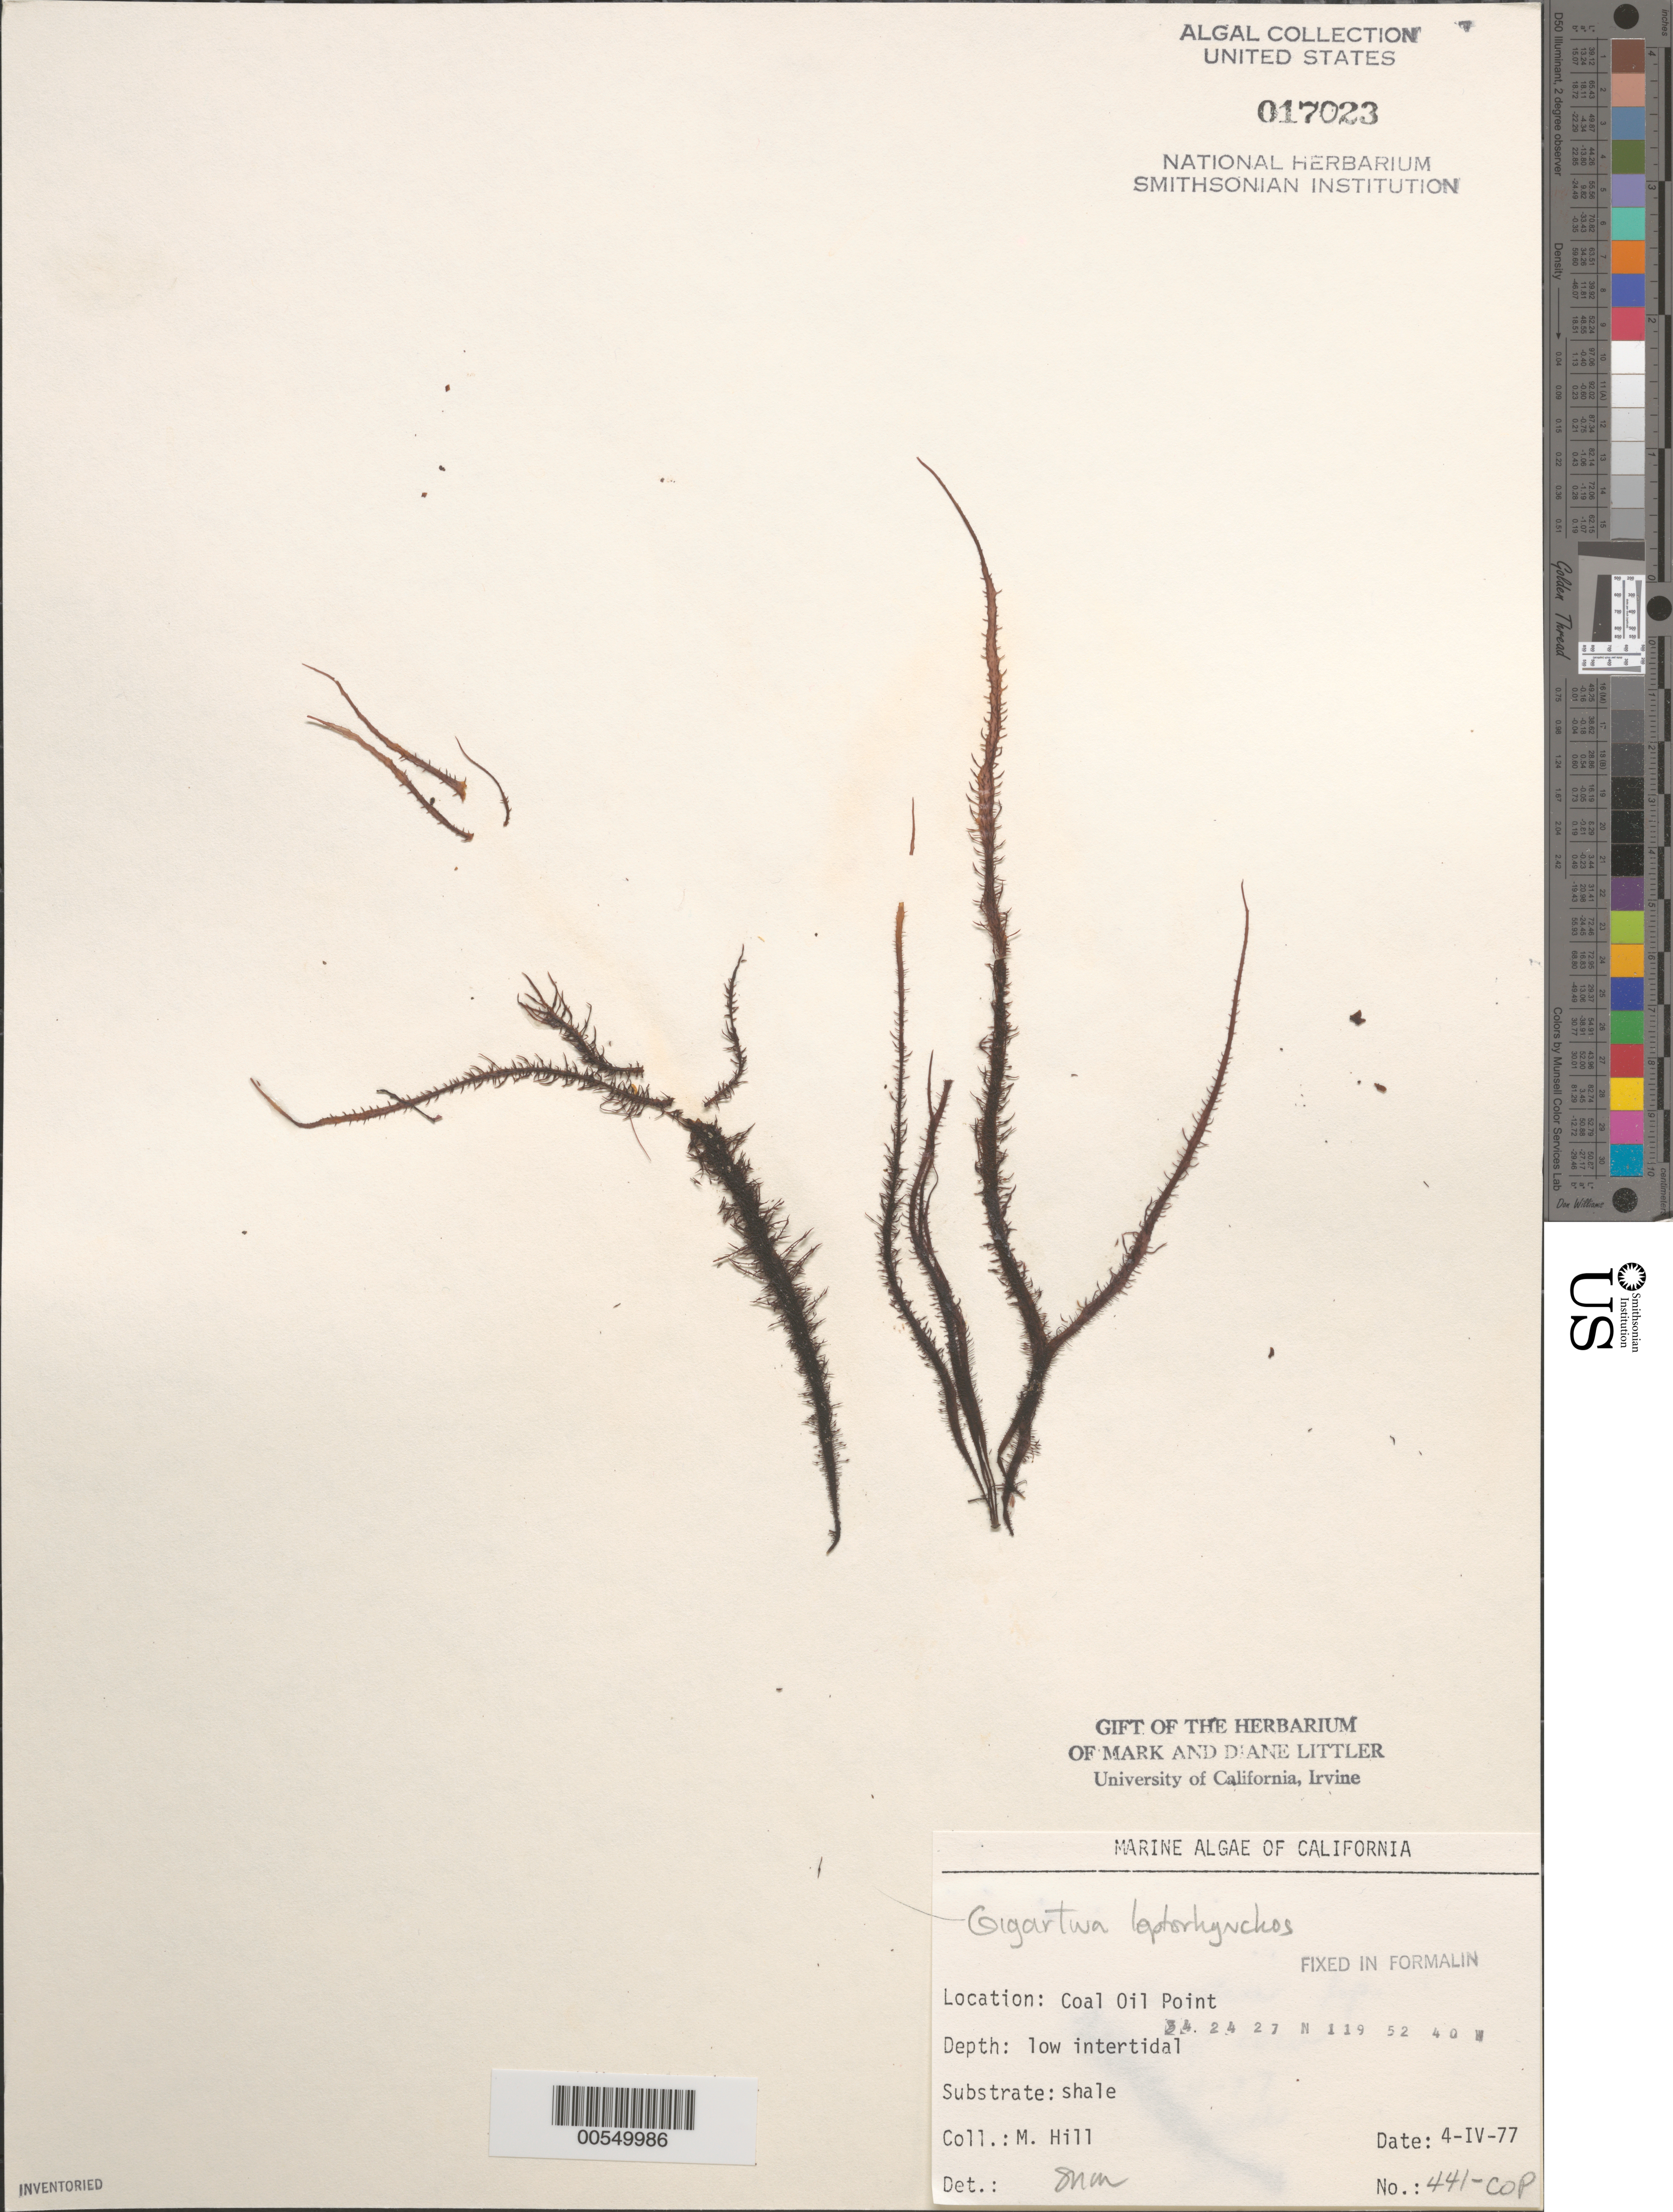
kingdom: Plantae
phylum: Rhodophyta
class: Florideophyceae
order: Gigartinales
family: Gigartinaceae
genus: Mazzaella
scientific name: Mazzaella leptorhynchos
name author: (J. Agardh) Leister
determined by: Algae name updating Project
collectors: M. Hill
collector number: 441-cop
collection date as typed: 04 Apr 1977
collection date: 1977-04-04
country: United States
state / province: California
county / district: Santa Barbara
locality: Coal Oil Point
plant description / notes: BLM-SOCALBIGHT Rocky Intertidal Survey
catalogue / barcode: US 17023